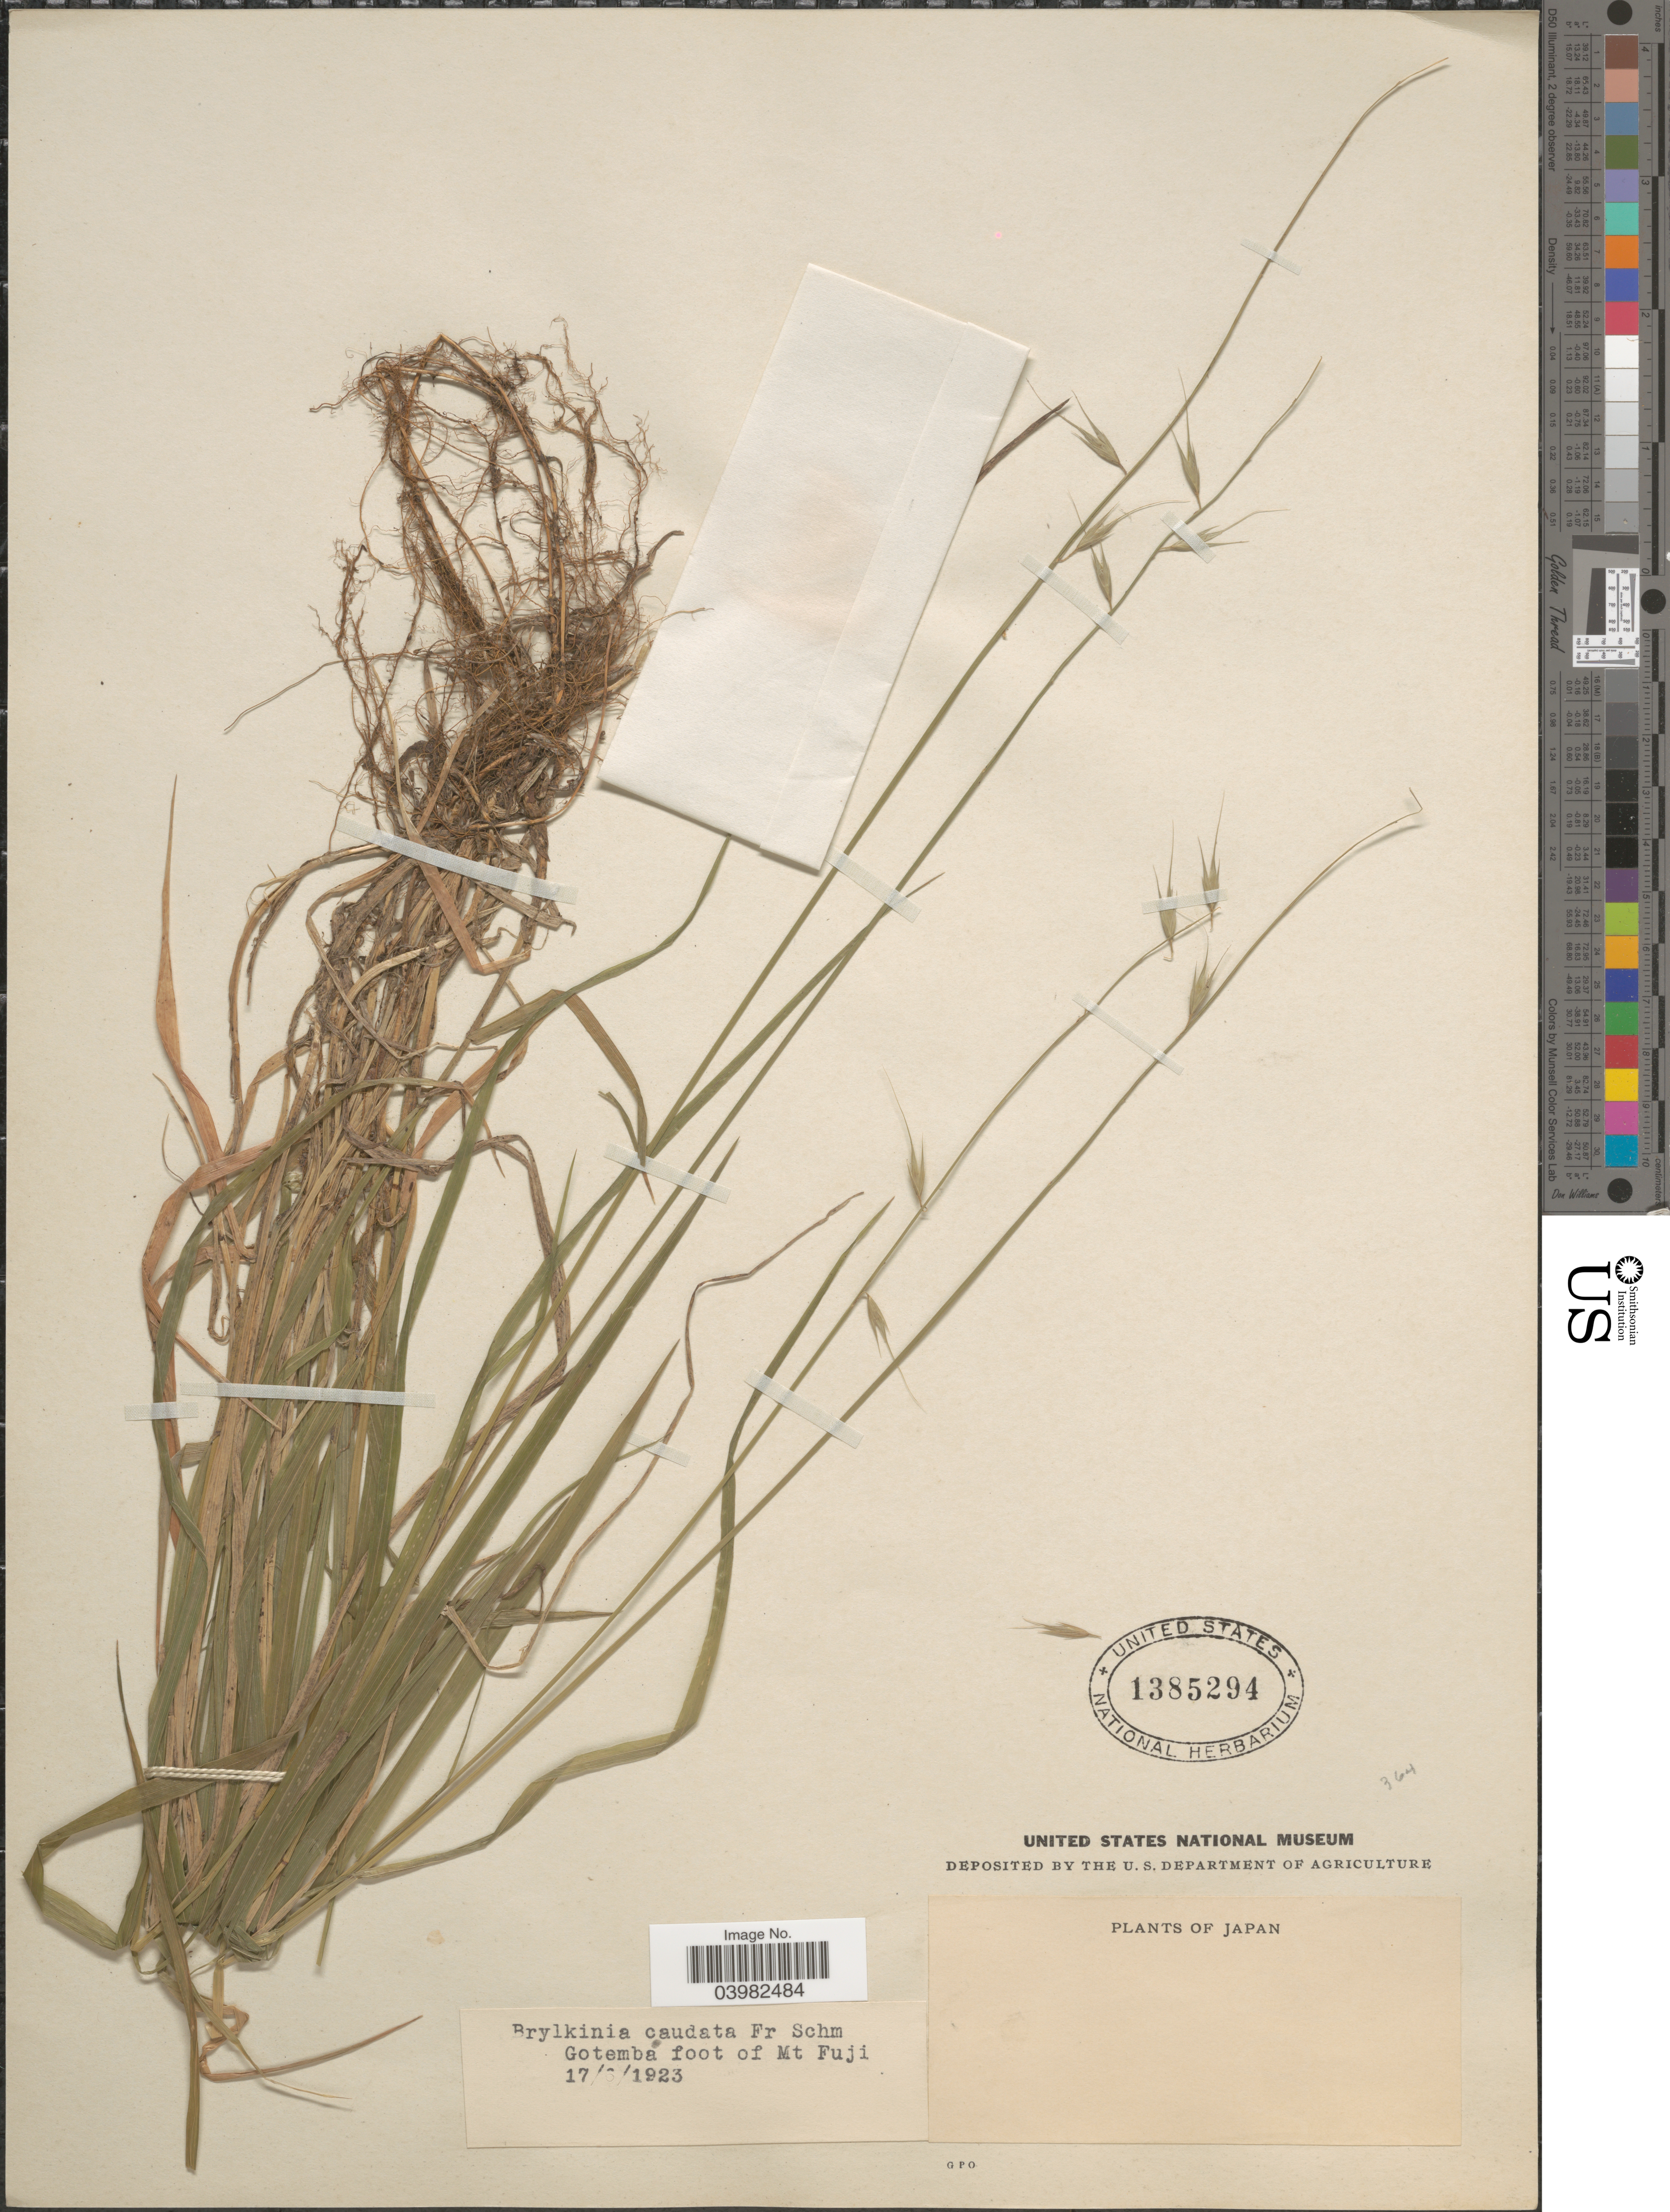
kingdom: Plantae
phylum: Tracheophyta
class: Liliopsida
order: Poales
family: Poaceae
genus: Brylkinia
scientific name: Brylkinia caudata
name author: (Munro) F. Schmidt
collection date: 1923-06-17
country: Japan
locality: Gotemba foot of Mt Fuji.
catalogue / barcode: US 1385294